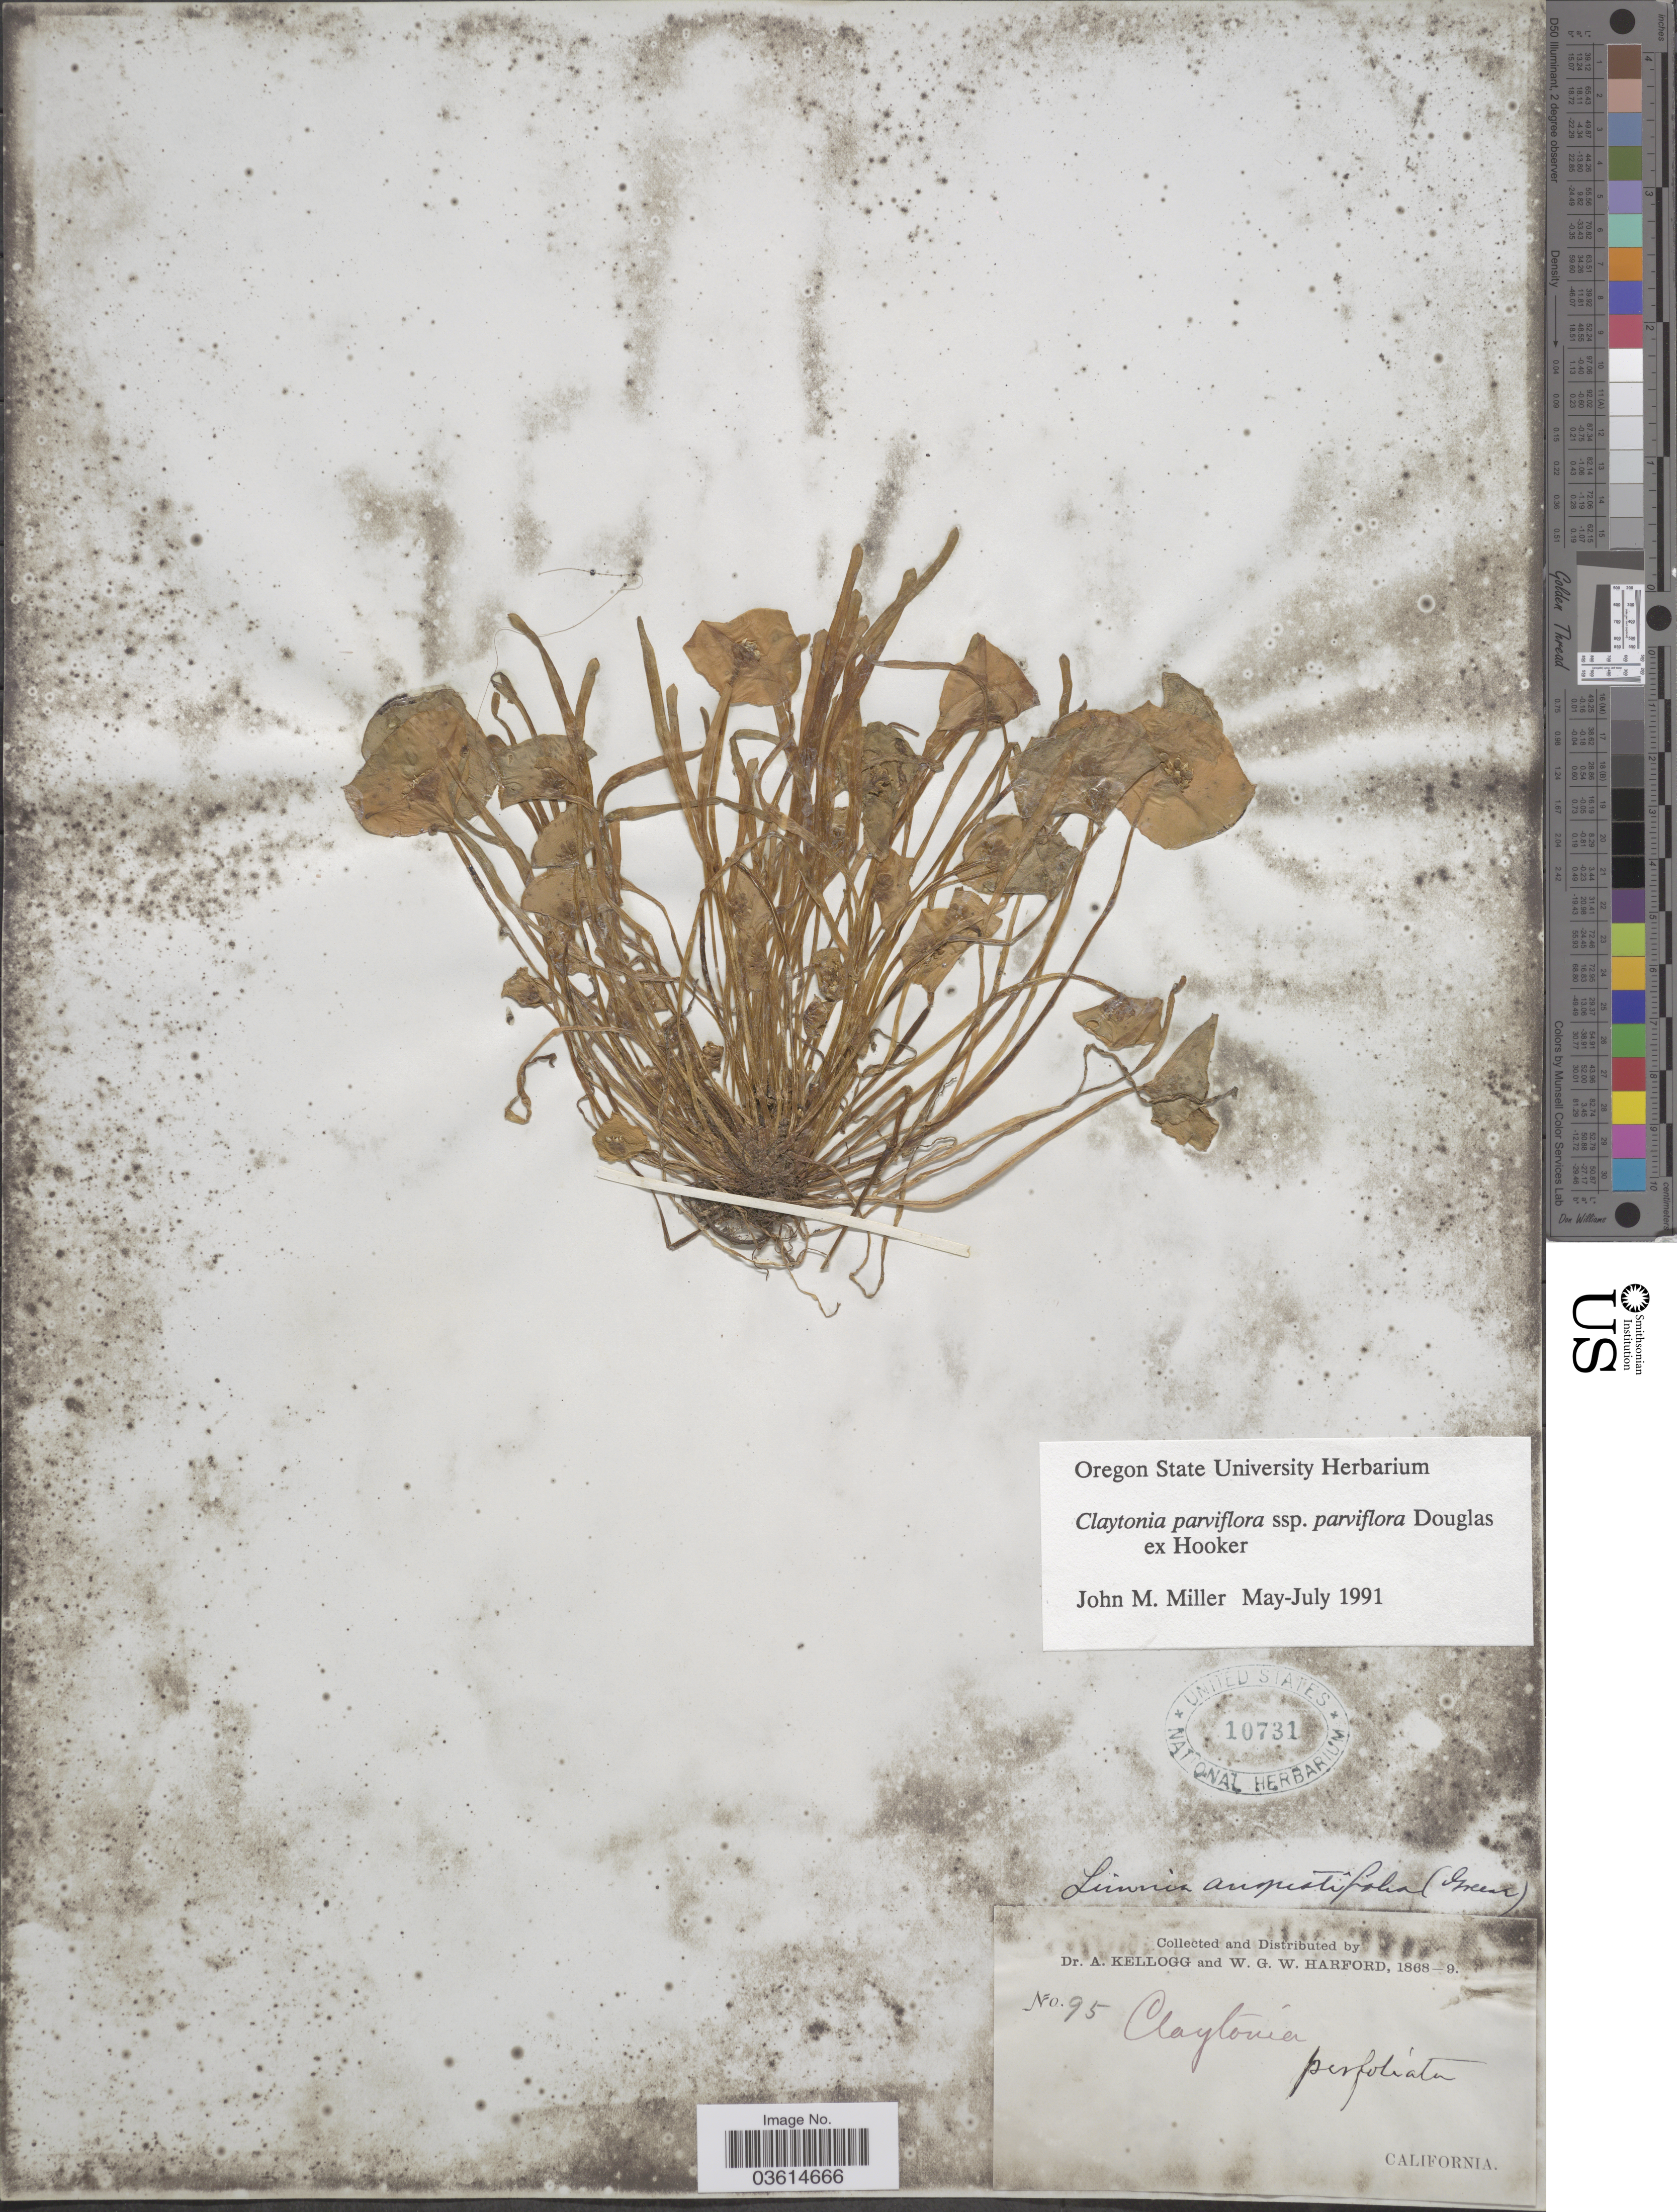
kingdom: Plantae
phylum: Tracheophyta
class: Magnoliopsida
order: Caryophyllales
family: Montiaceae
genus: Claytonia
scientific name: Claytonia parviflora subsp. parviflora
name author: Douglas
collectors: A. Kellogg & W. G. W. Harford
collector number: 95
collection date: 1868/1869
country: United States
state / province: California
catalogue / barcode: US 10731